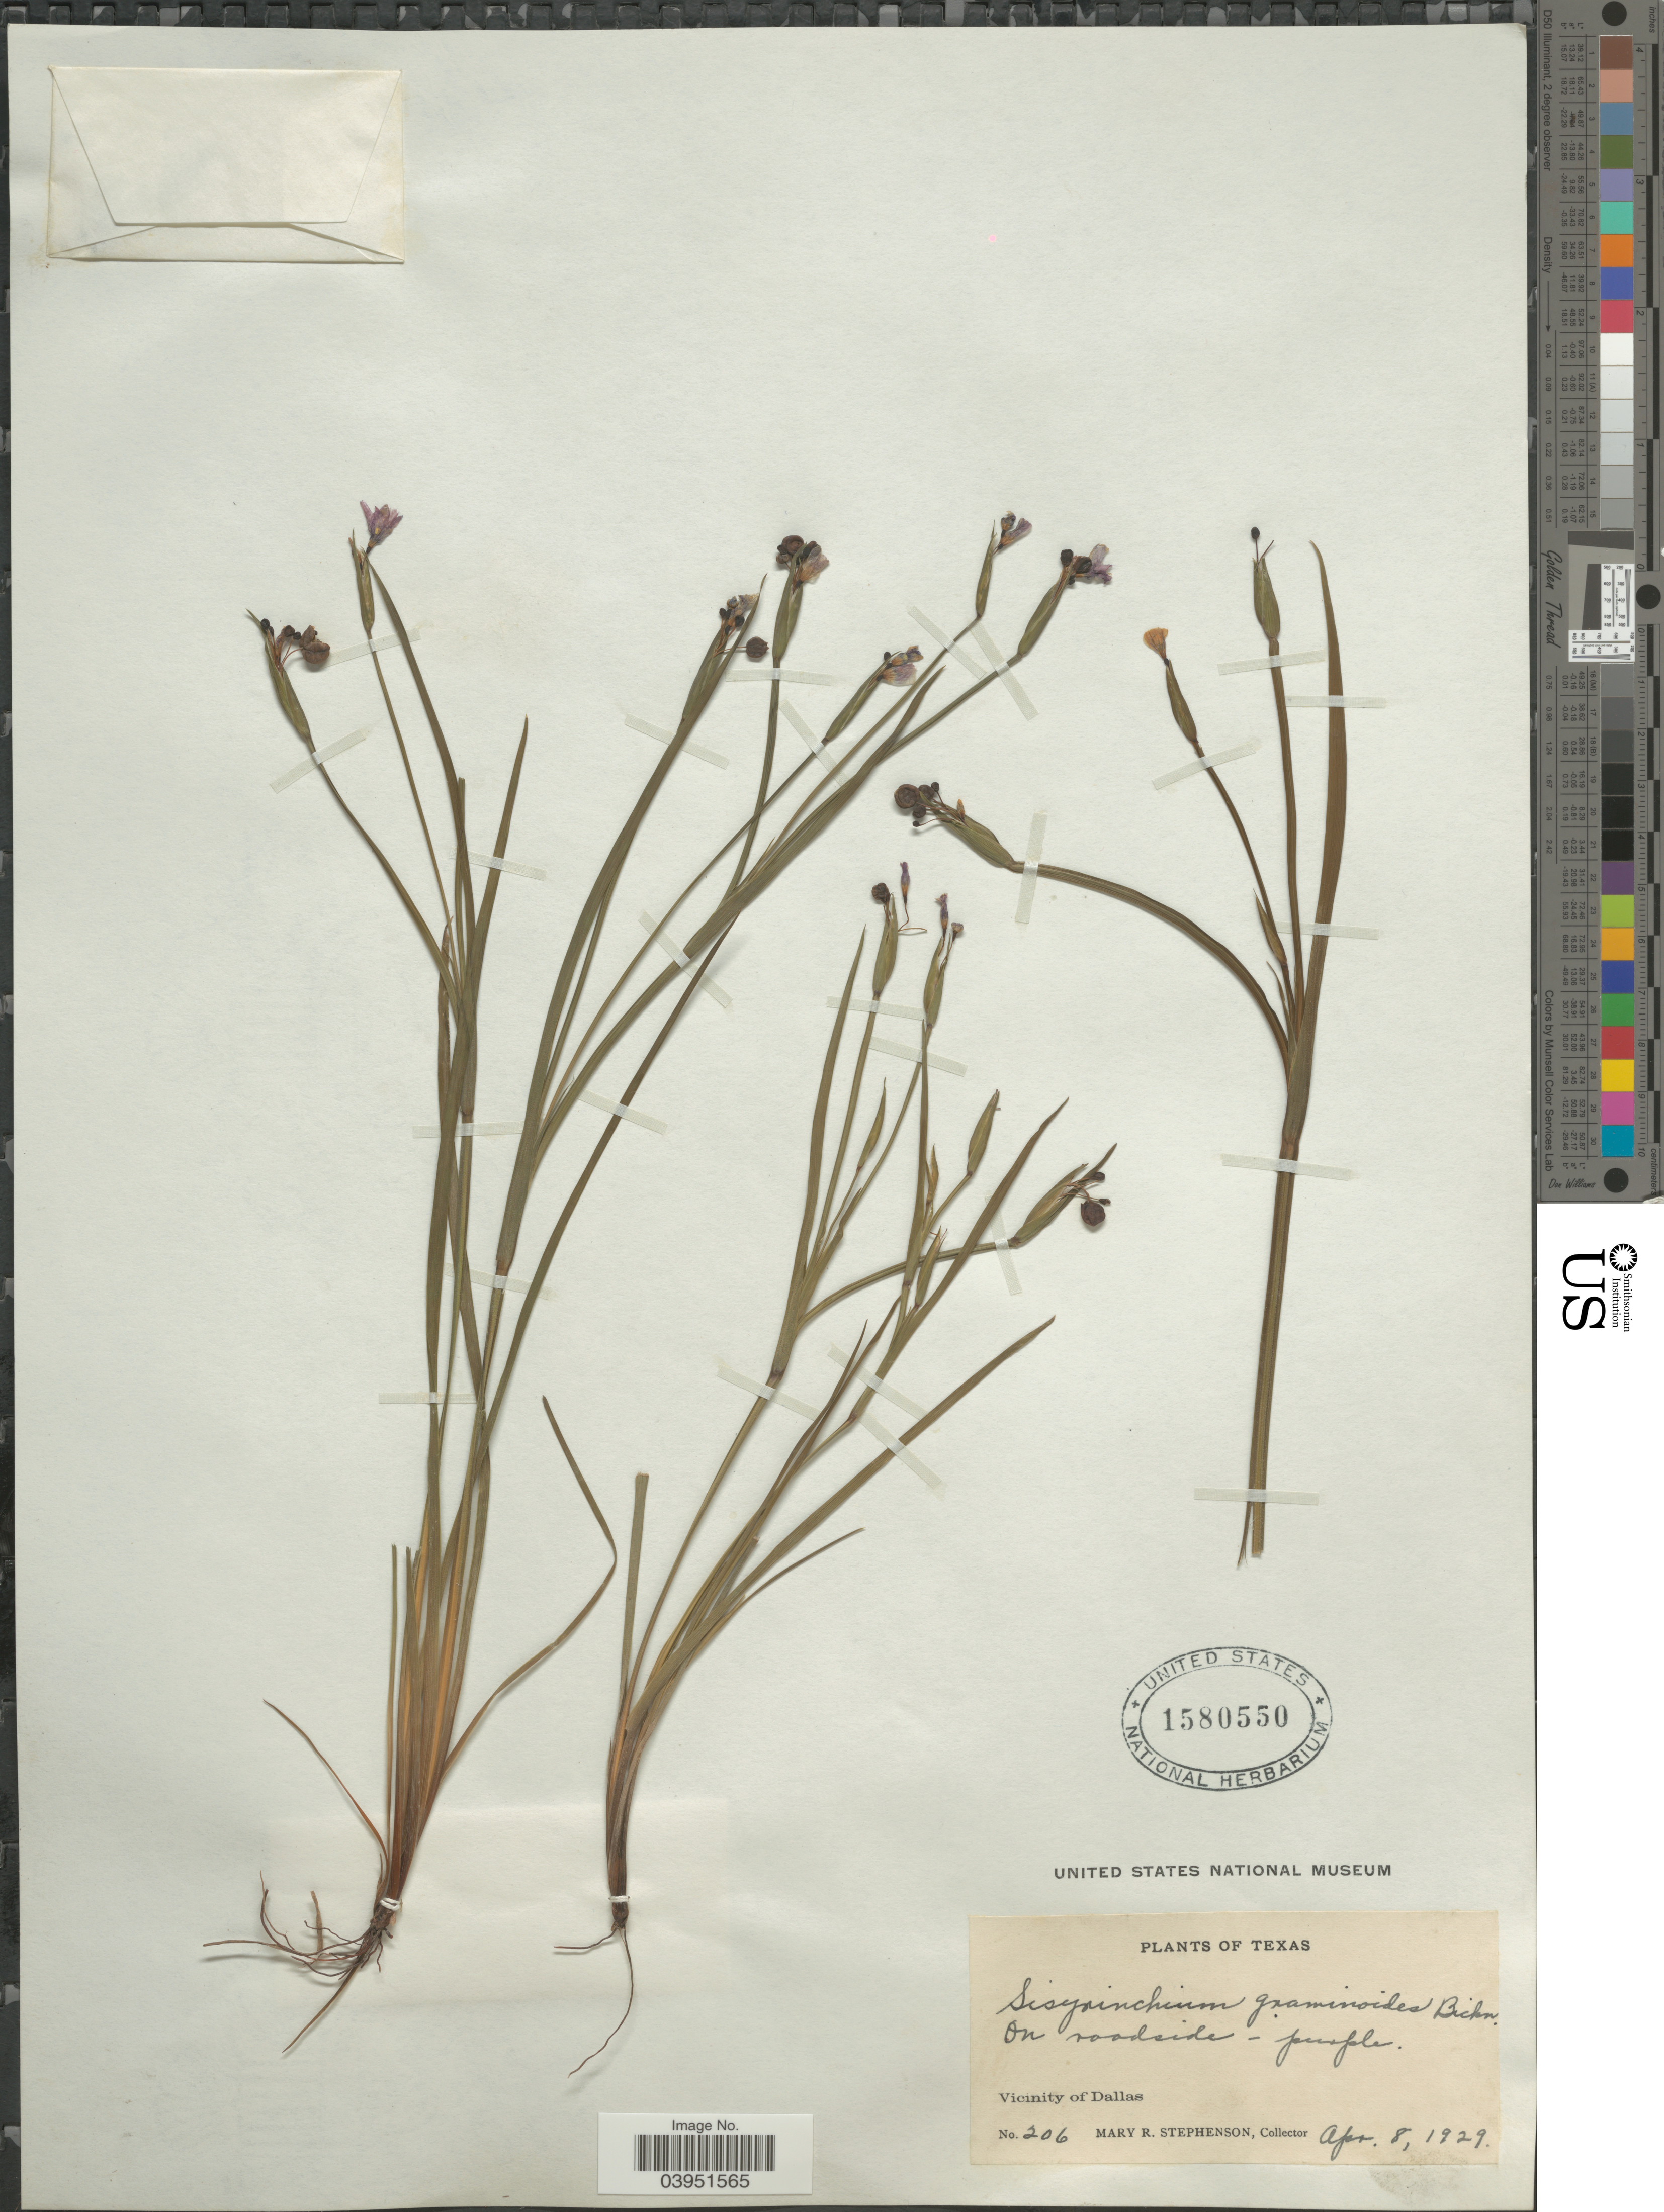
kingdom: Plantae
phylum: Tracheophyta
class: Liliopsida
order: Asparagales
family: Iridaceae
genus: Sisyrinchium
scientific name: Sisyrinchium pruinosum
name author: E.P. Bicknell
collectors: M. Stephenson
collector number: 206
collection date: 1929-04-08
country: United States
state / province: Texas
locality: Vicinity of Dallas.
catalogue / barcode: US 1580550